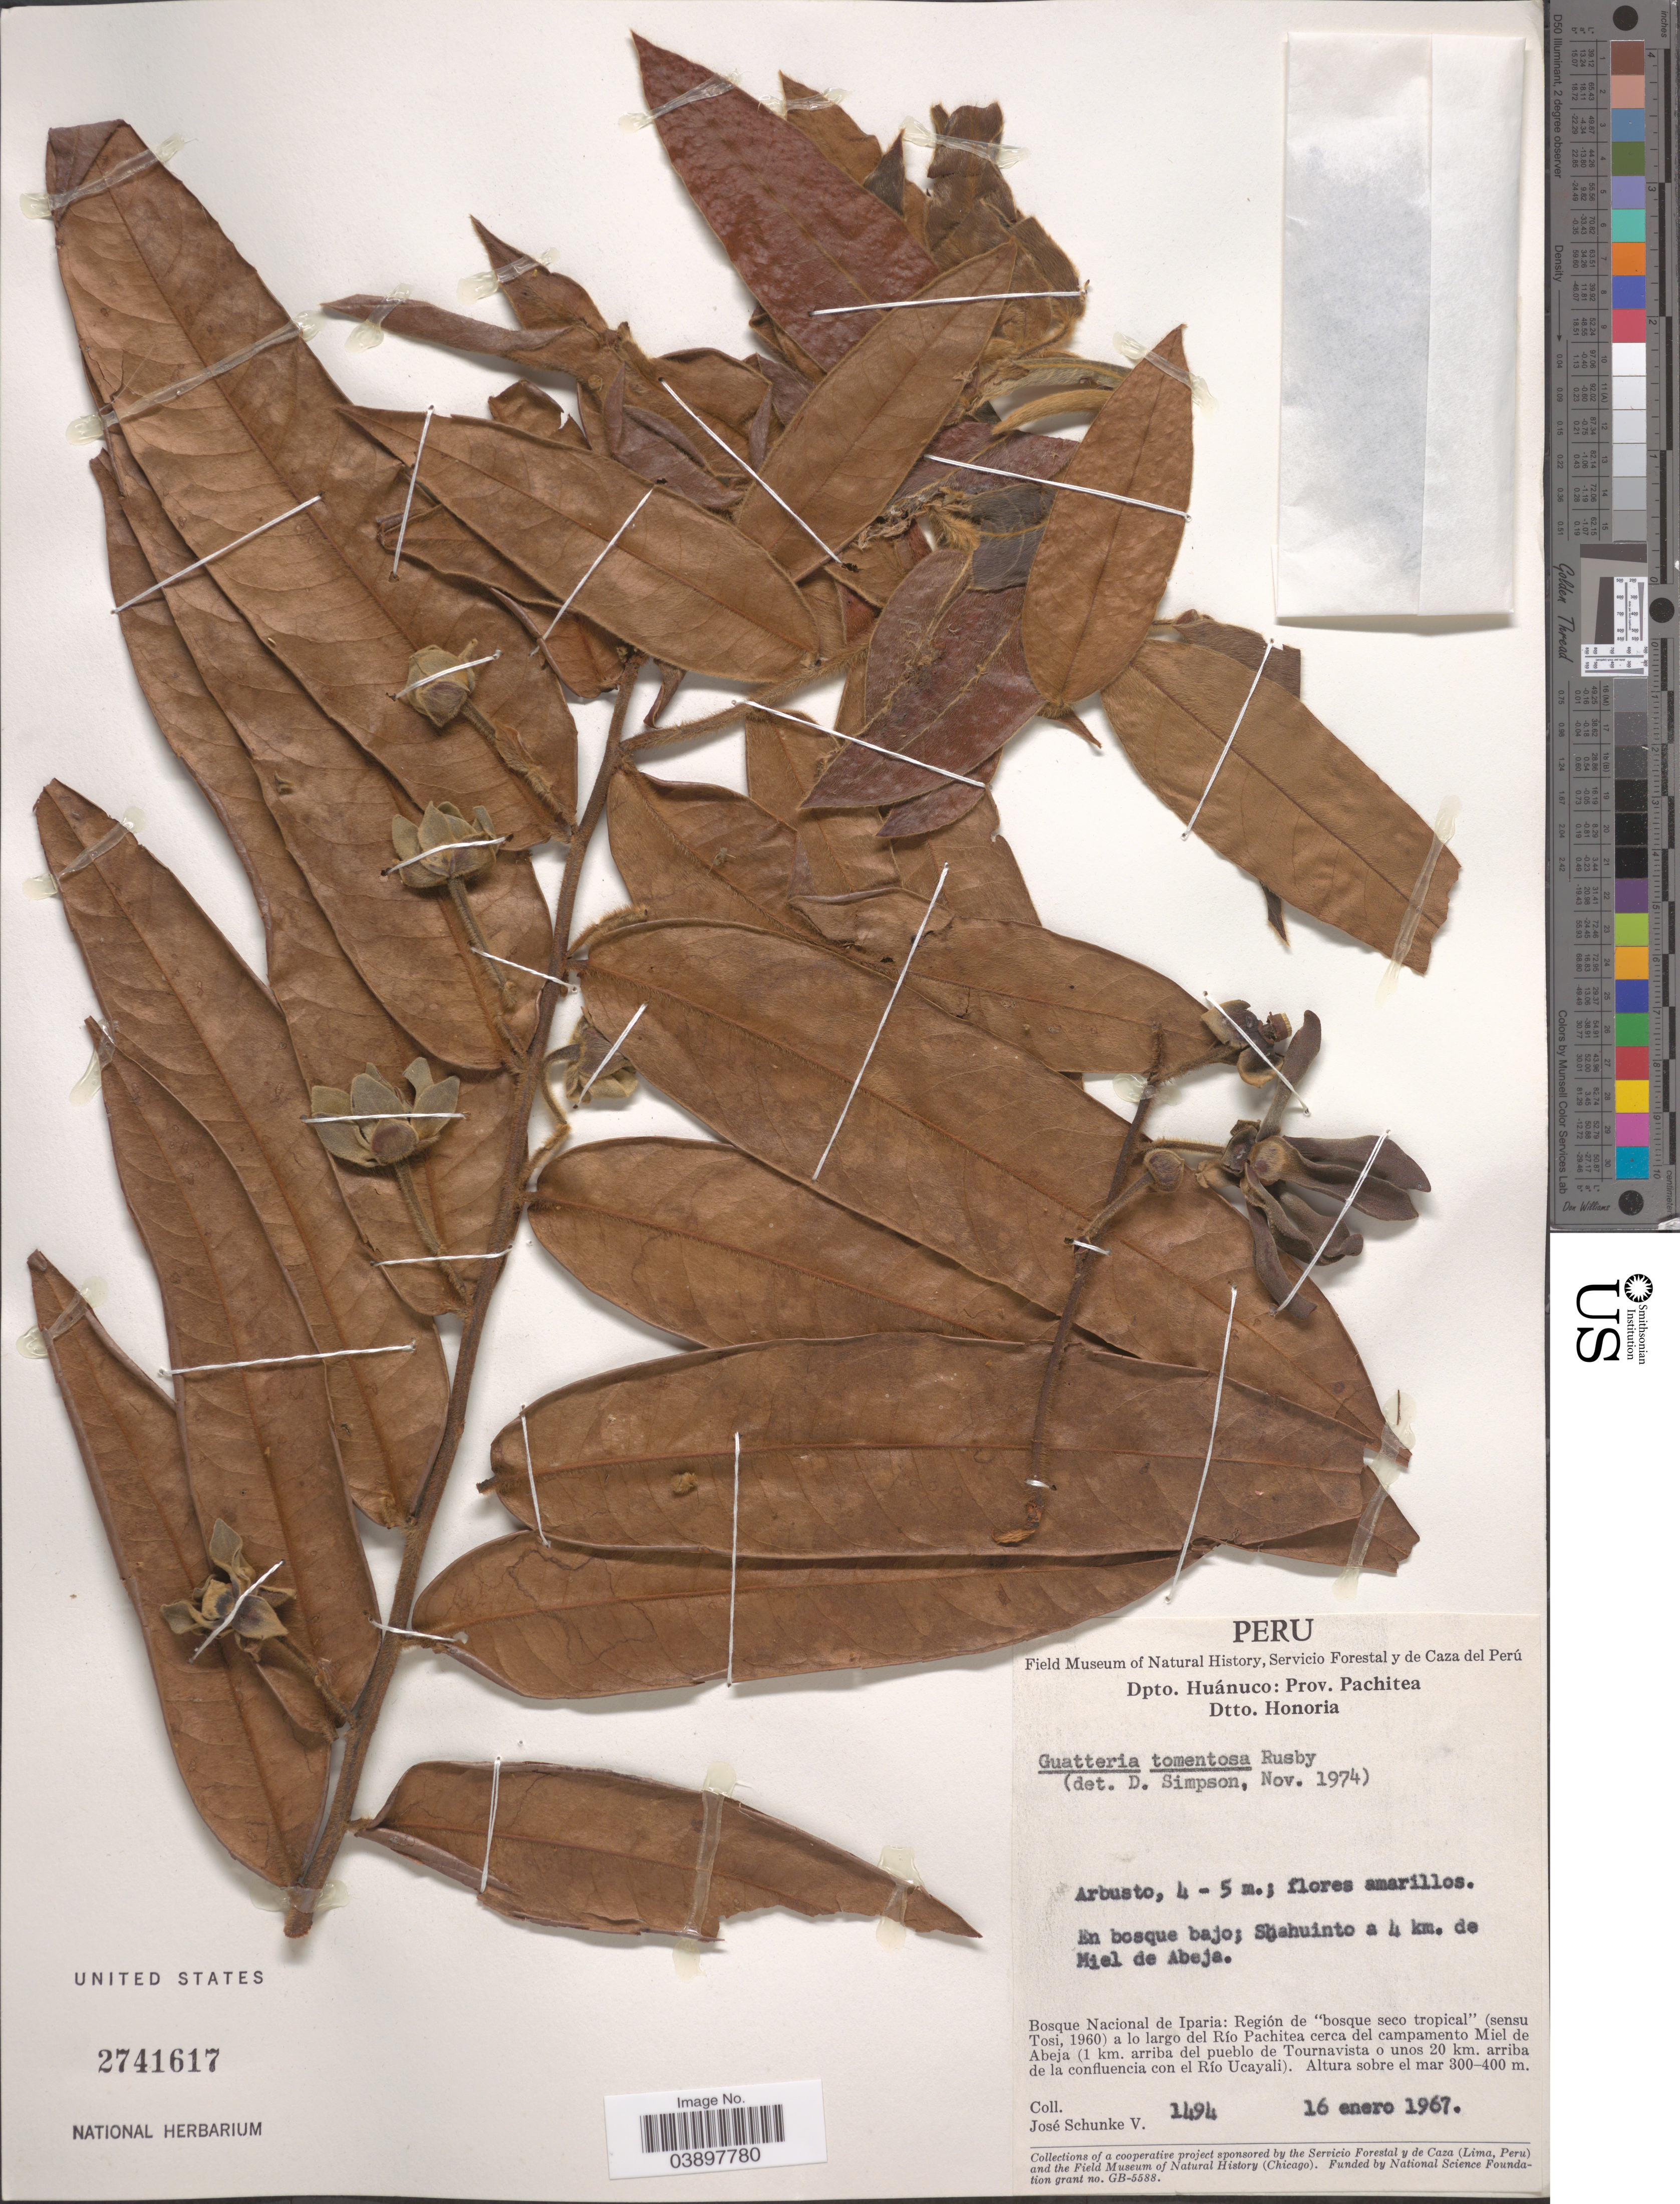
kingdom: Plantae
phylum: Tracheophyta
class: Magnoliopsida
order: Magnoliales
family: Annonaceae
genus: Guatteria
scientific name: Guatteria tomentosa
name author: Rusby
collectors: J. Schunke Vigo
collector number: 1494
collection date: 1967-01-16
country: Peru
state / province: Huánuco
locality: Dpto. Huánuco: Prov. Pachitea. Dtto. Honoria.Bosque Nacional de Iparia: región de "bosque seco tropical" (sensu Tosi, 1960) a lo largo del Río Pachitea cerca del campamento de Miel de Abeja (1 km. arriba del pueblo de tournavista o unos 20 km. arriba de la confluencia con el Río Ucayali).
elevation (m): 300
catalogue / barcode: US 2741617